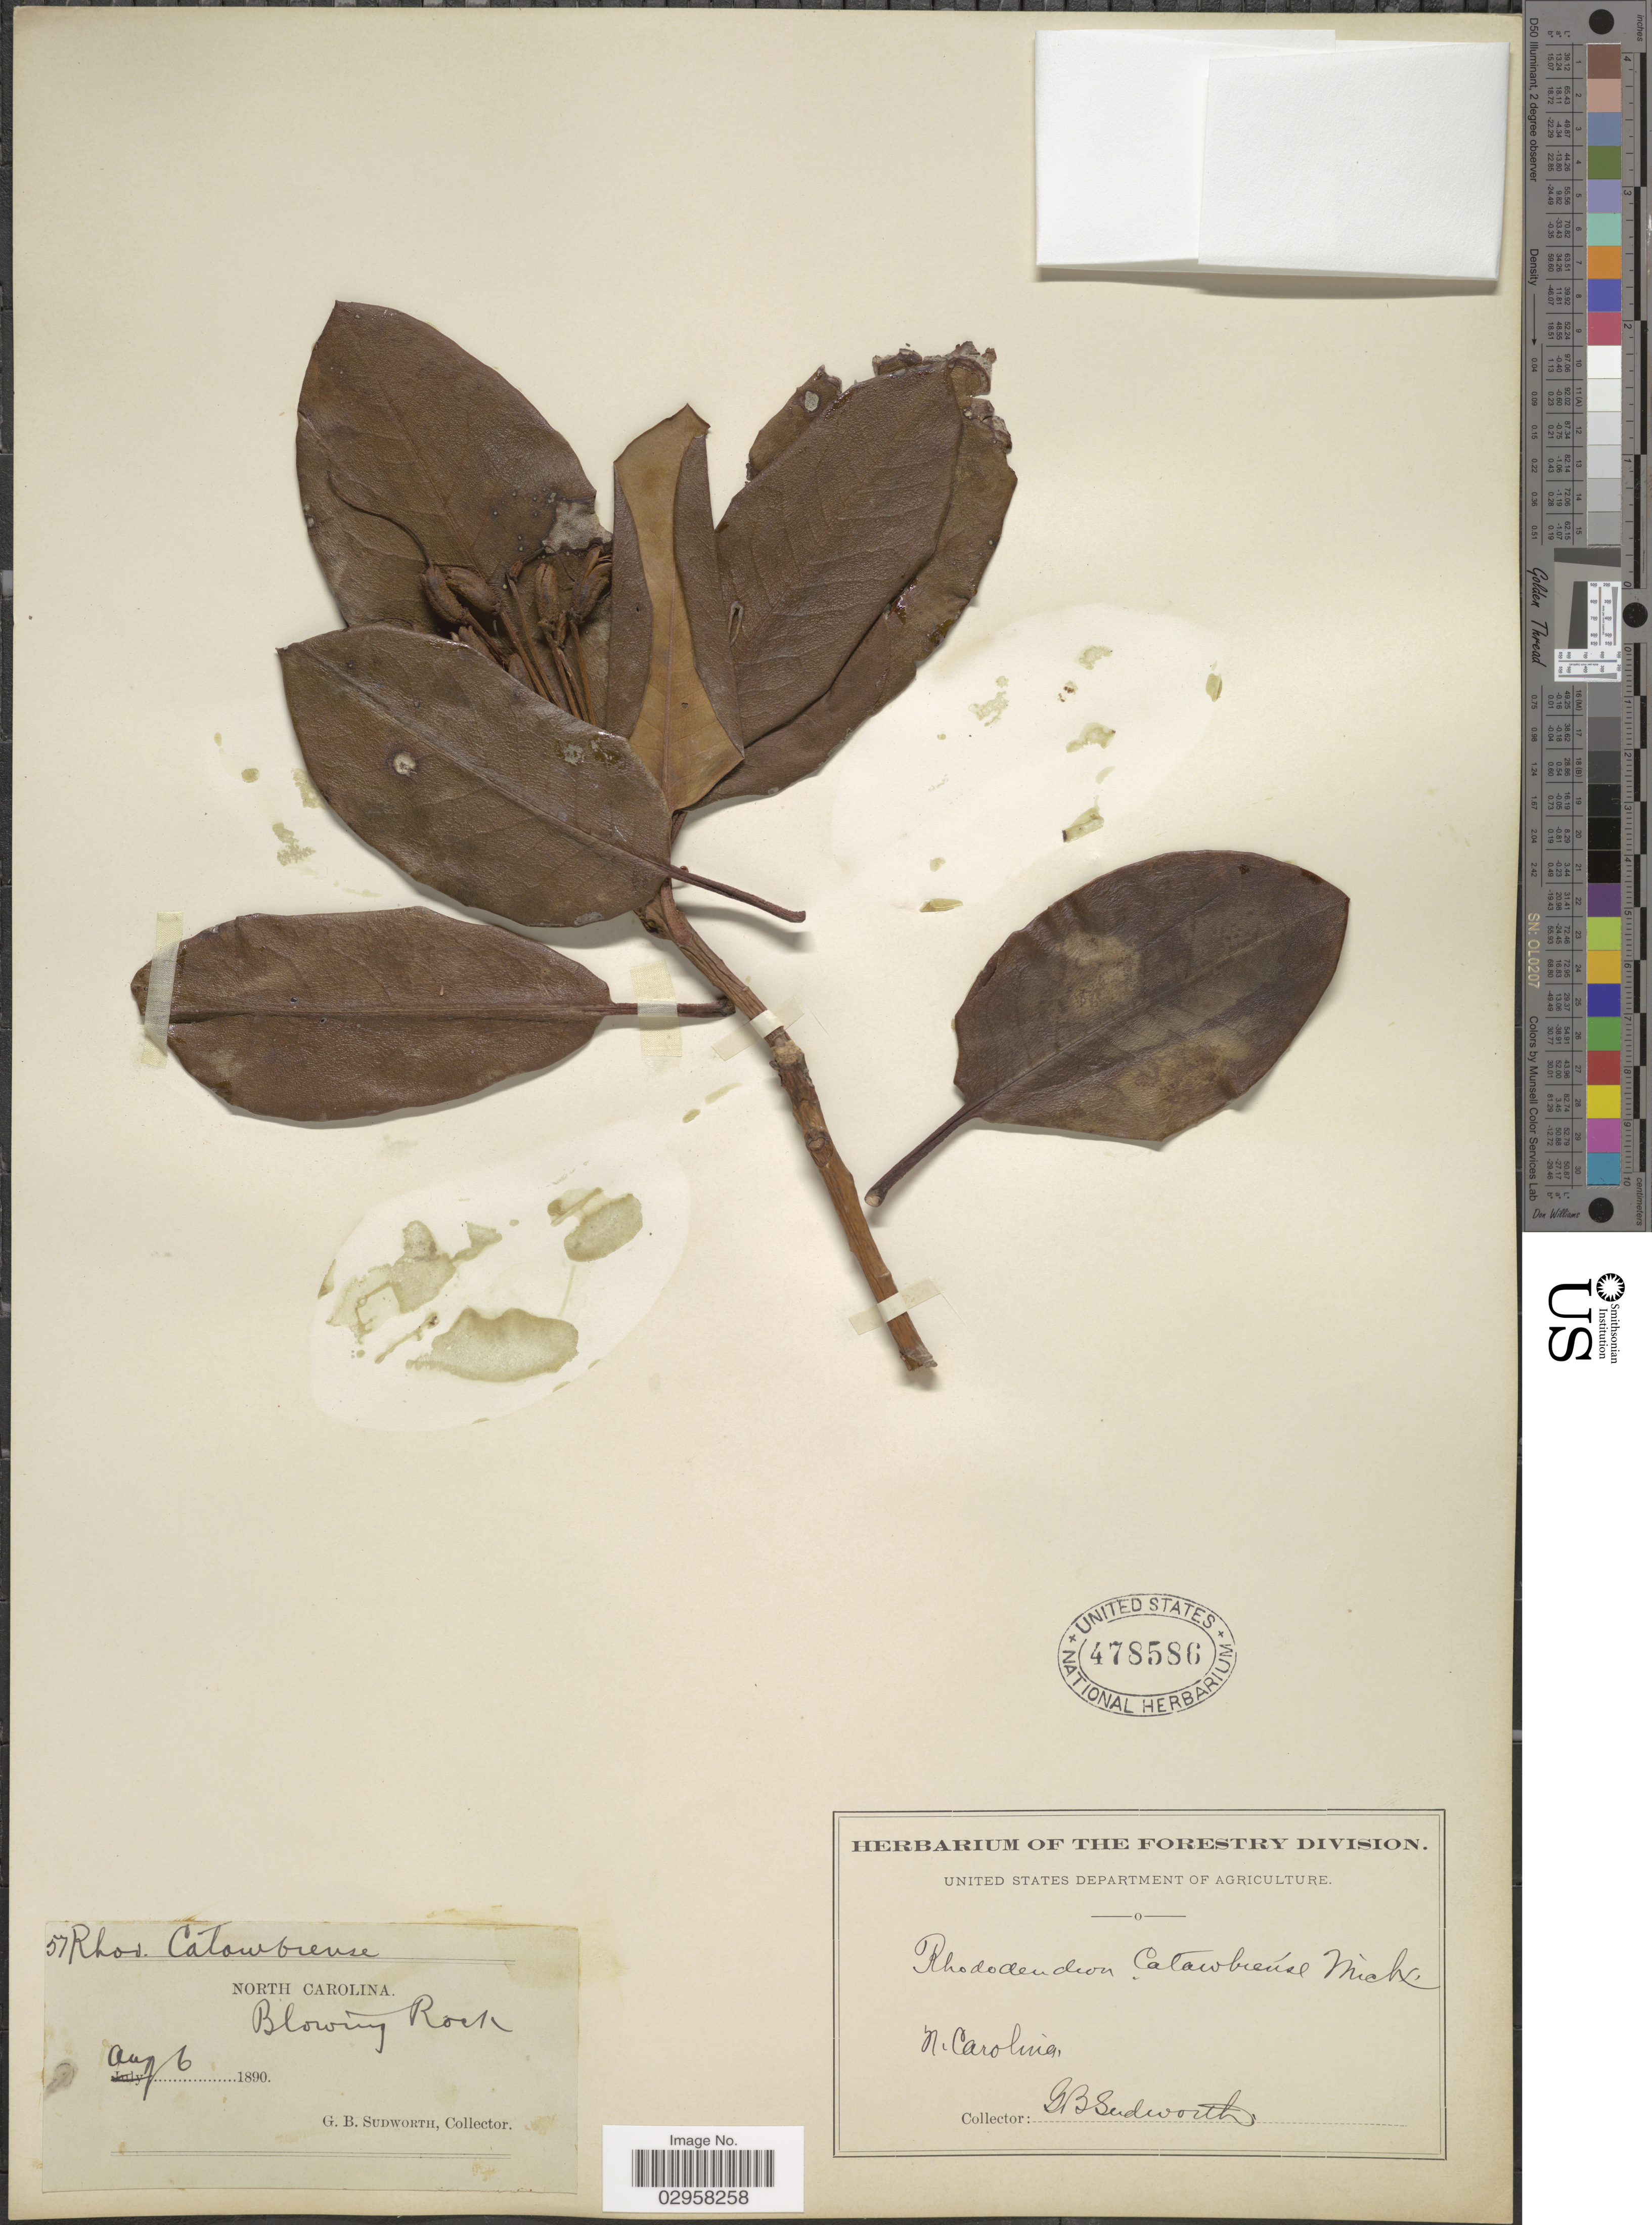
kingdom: Plantae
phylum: Tracheophyta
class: Magnoliopsida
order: Ericales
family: Ericaceae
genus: Rhododendron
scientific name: Rhododendron catawbiense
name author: Michx.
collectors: G. B. Sudworth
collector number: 57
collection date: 1890-08-06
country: United States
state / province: North Carolina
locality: Blowing Rock.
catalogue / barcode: US 478586